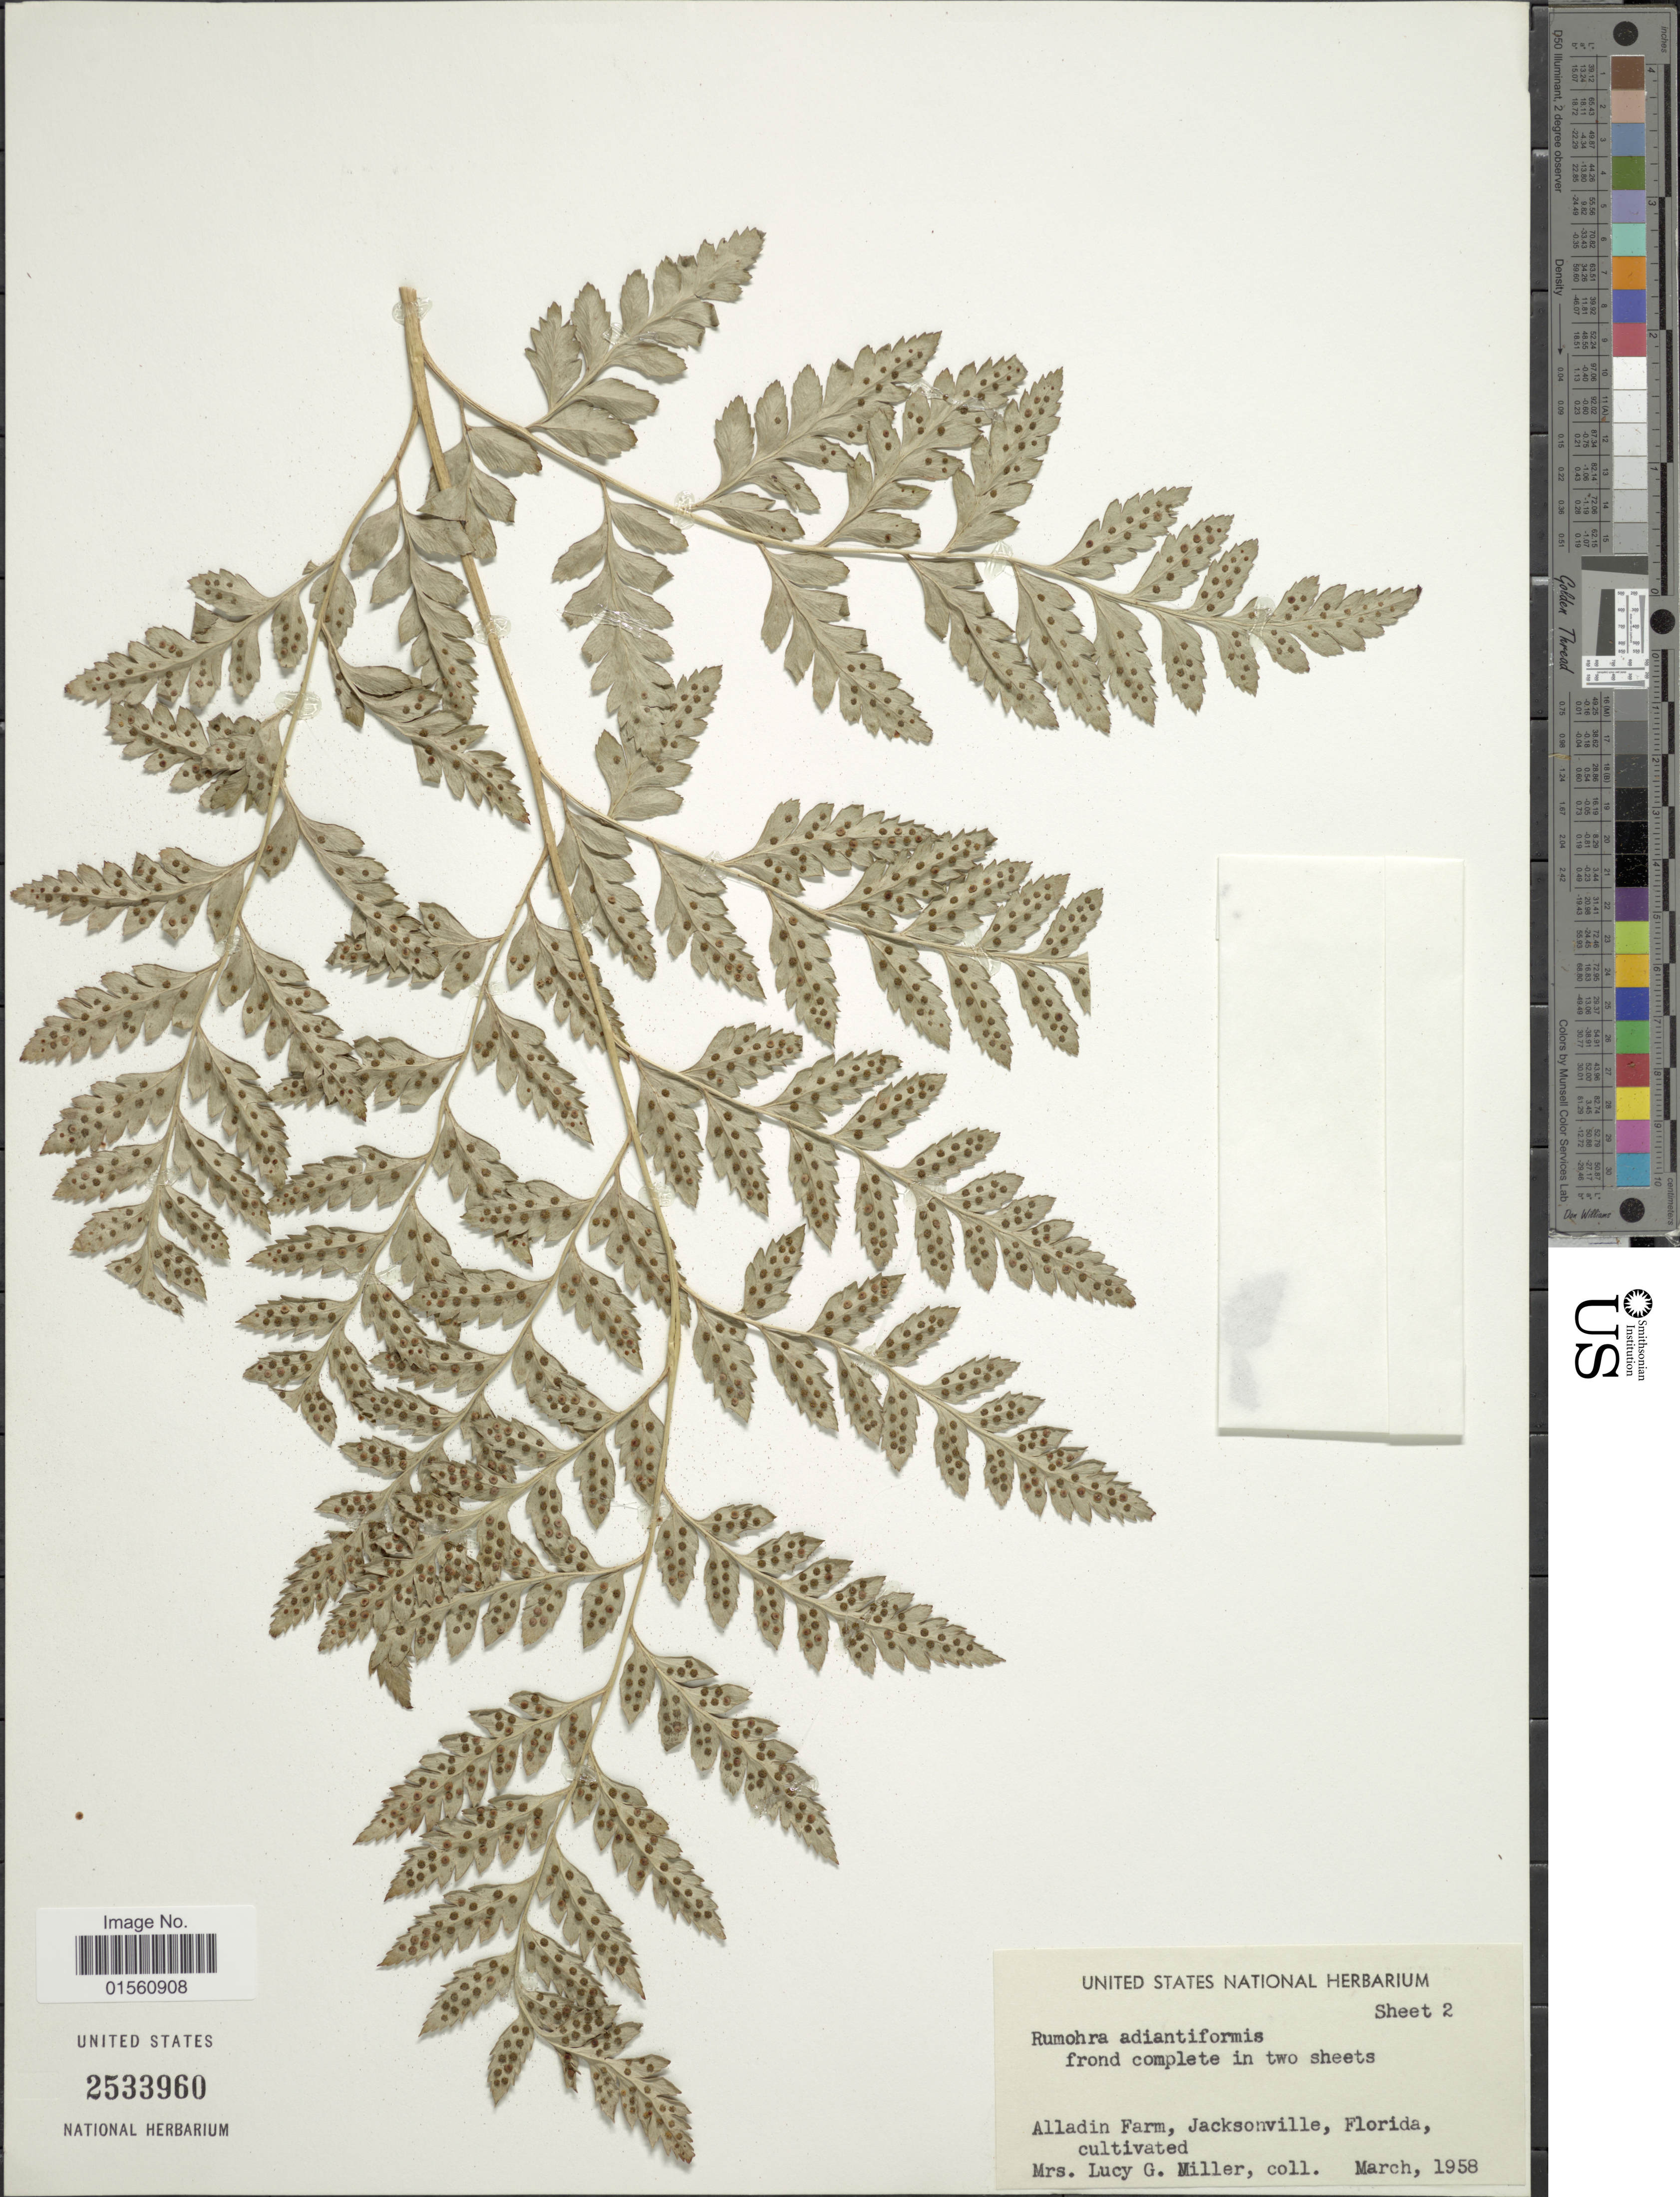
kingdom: Plantae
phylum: Tracheophyta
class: Polypodiopsida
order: Polypodiales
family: Dryopteridaceae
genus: Rumohra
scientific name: Rumohra adiantiformis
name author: (G. Forst.) Ching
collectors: M. Miller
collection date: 1958-03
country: United States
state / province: Florida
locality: Alladin Farm, Jaacksonville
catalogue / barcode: US 2533960